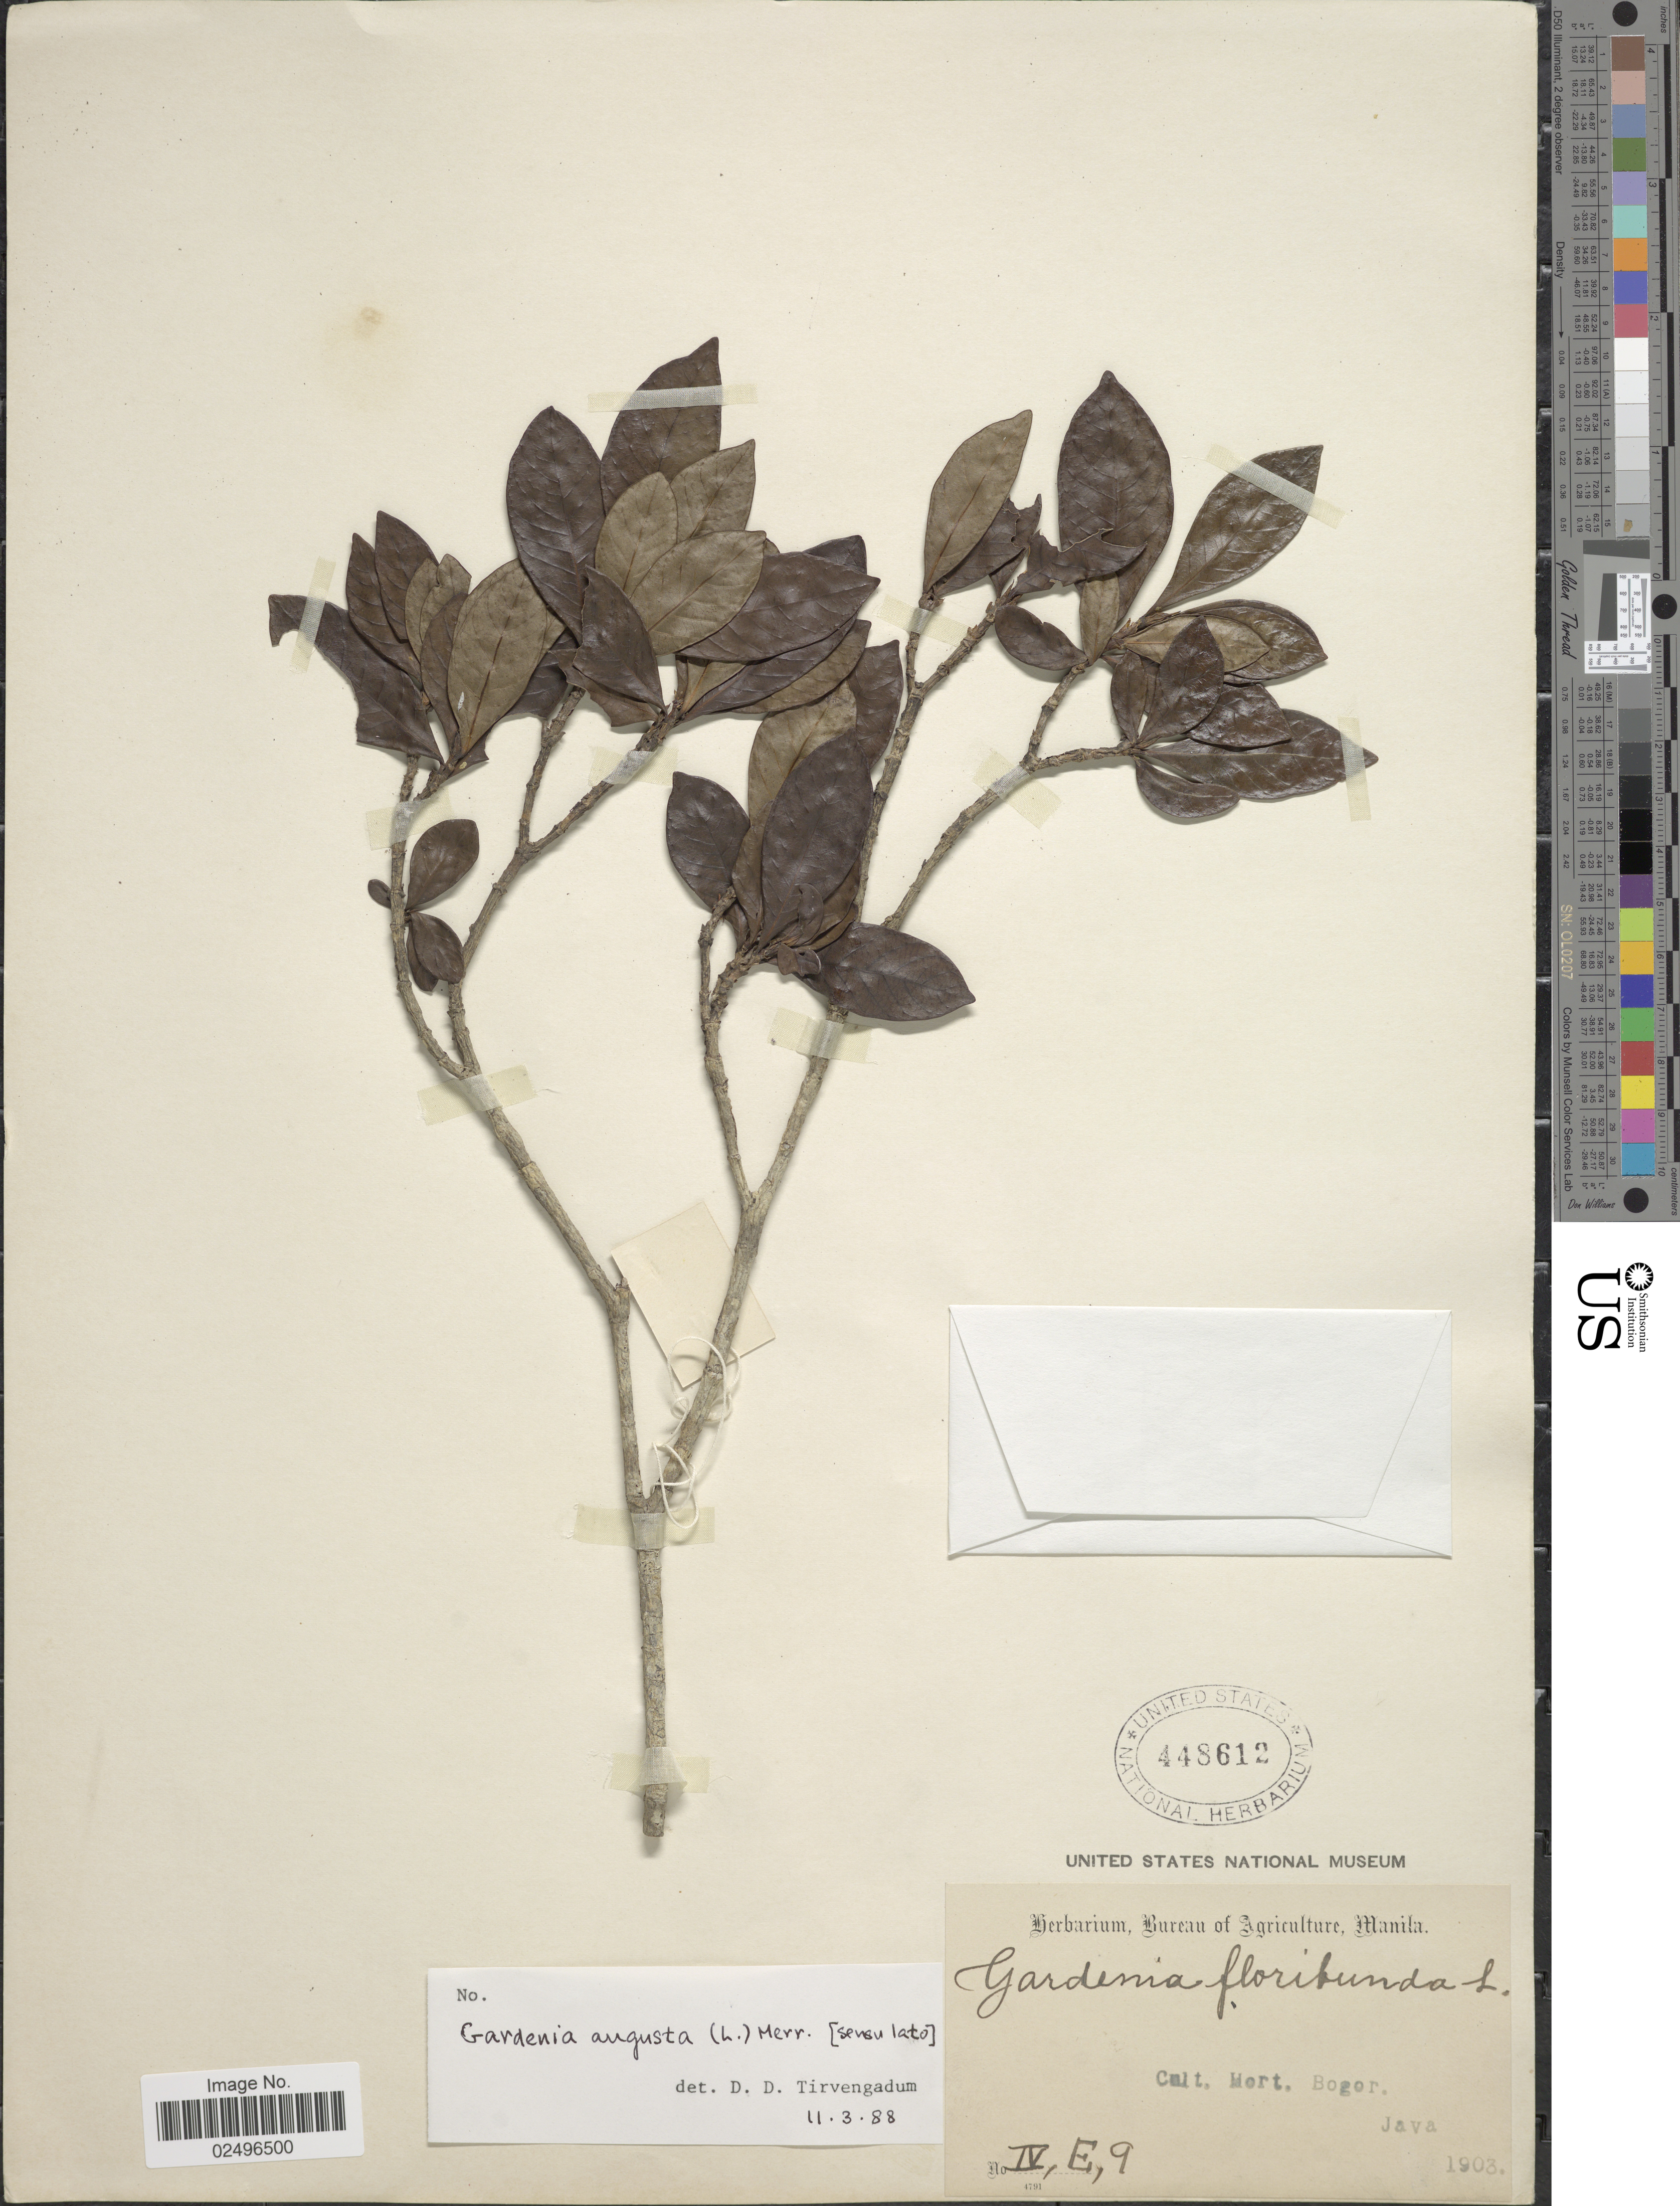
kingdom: Plantae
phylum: Tracheophyta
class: Magnoliopsida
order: Gentianales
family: Rubiaceae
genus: Gardenia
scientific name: Gardenia augusta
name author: (L.) Merr.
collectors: ex herb. Bureau of Science Manila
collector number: IV E 9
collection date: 1903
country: Indonesia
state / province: Java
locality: Cult. Hort. Bogor, Java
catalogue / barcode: US 448612